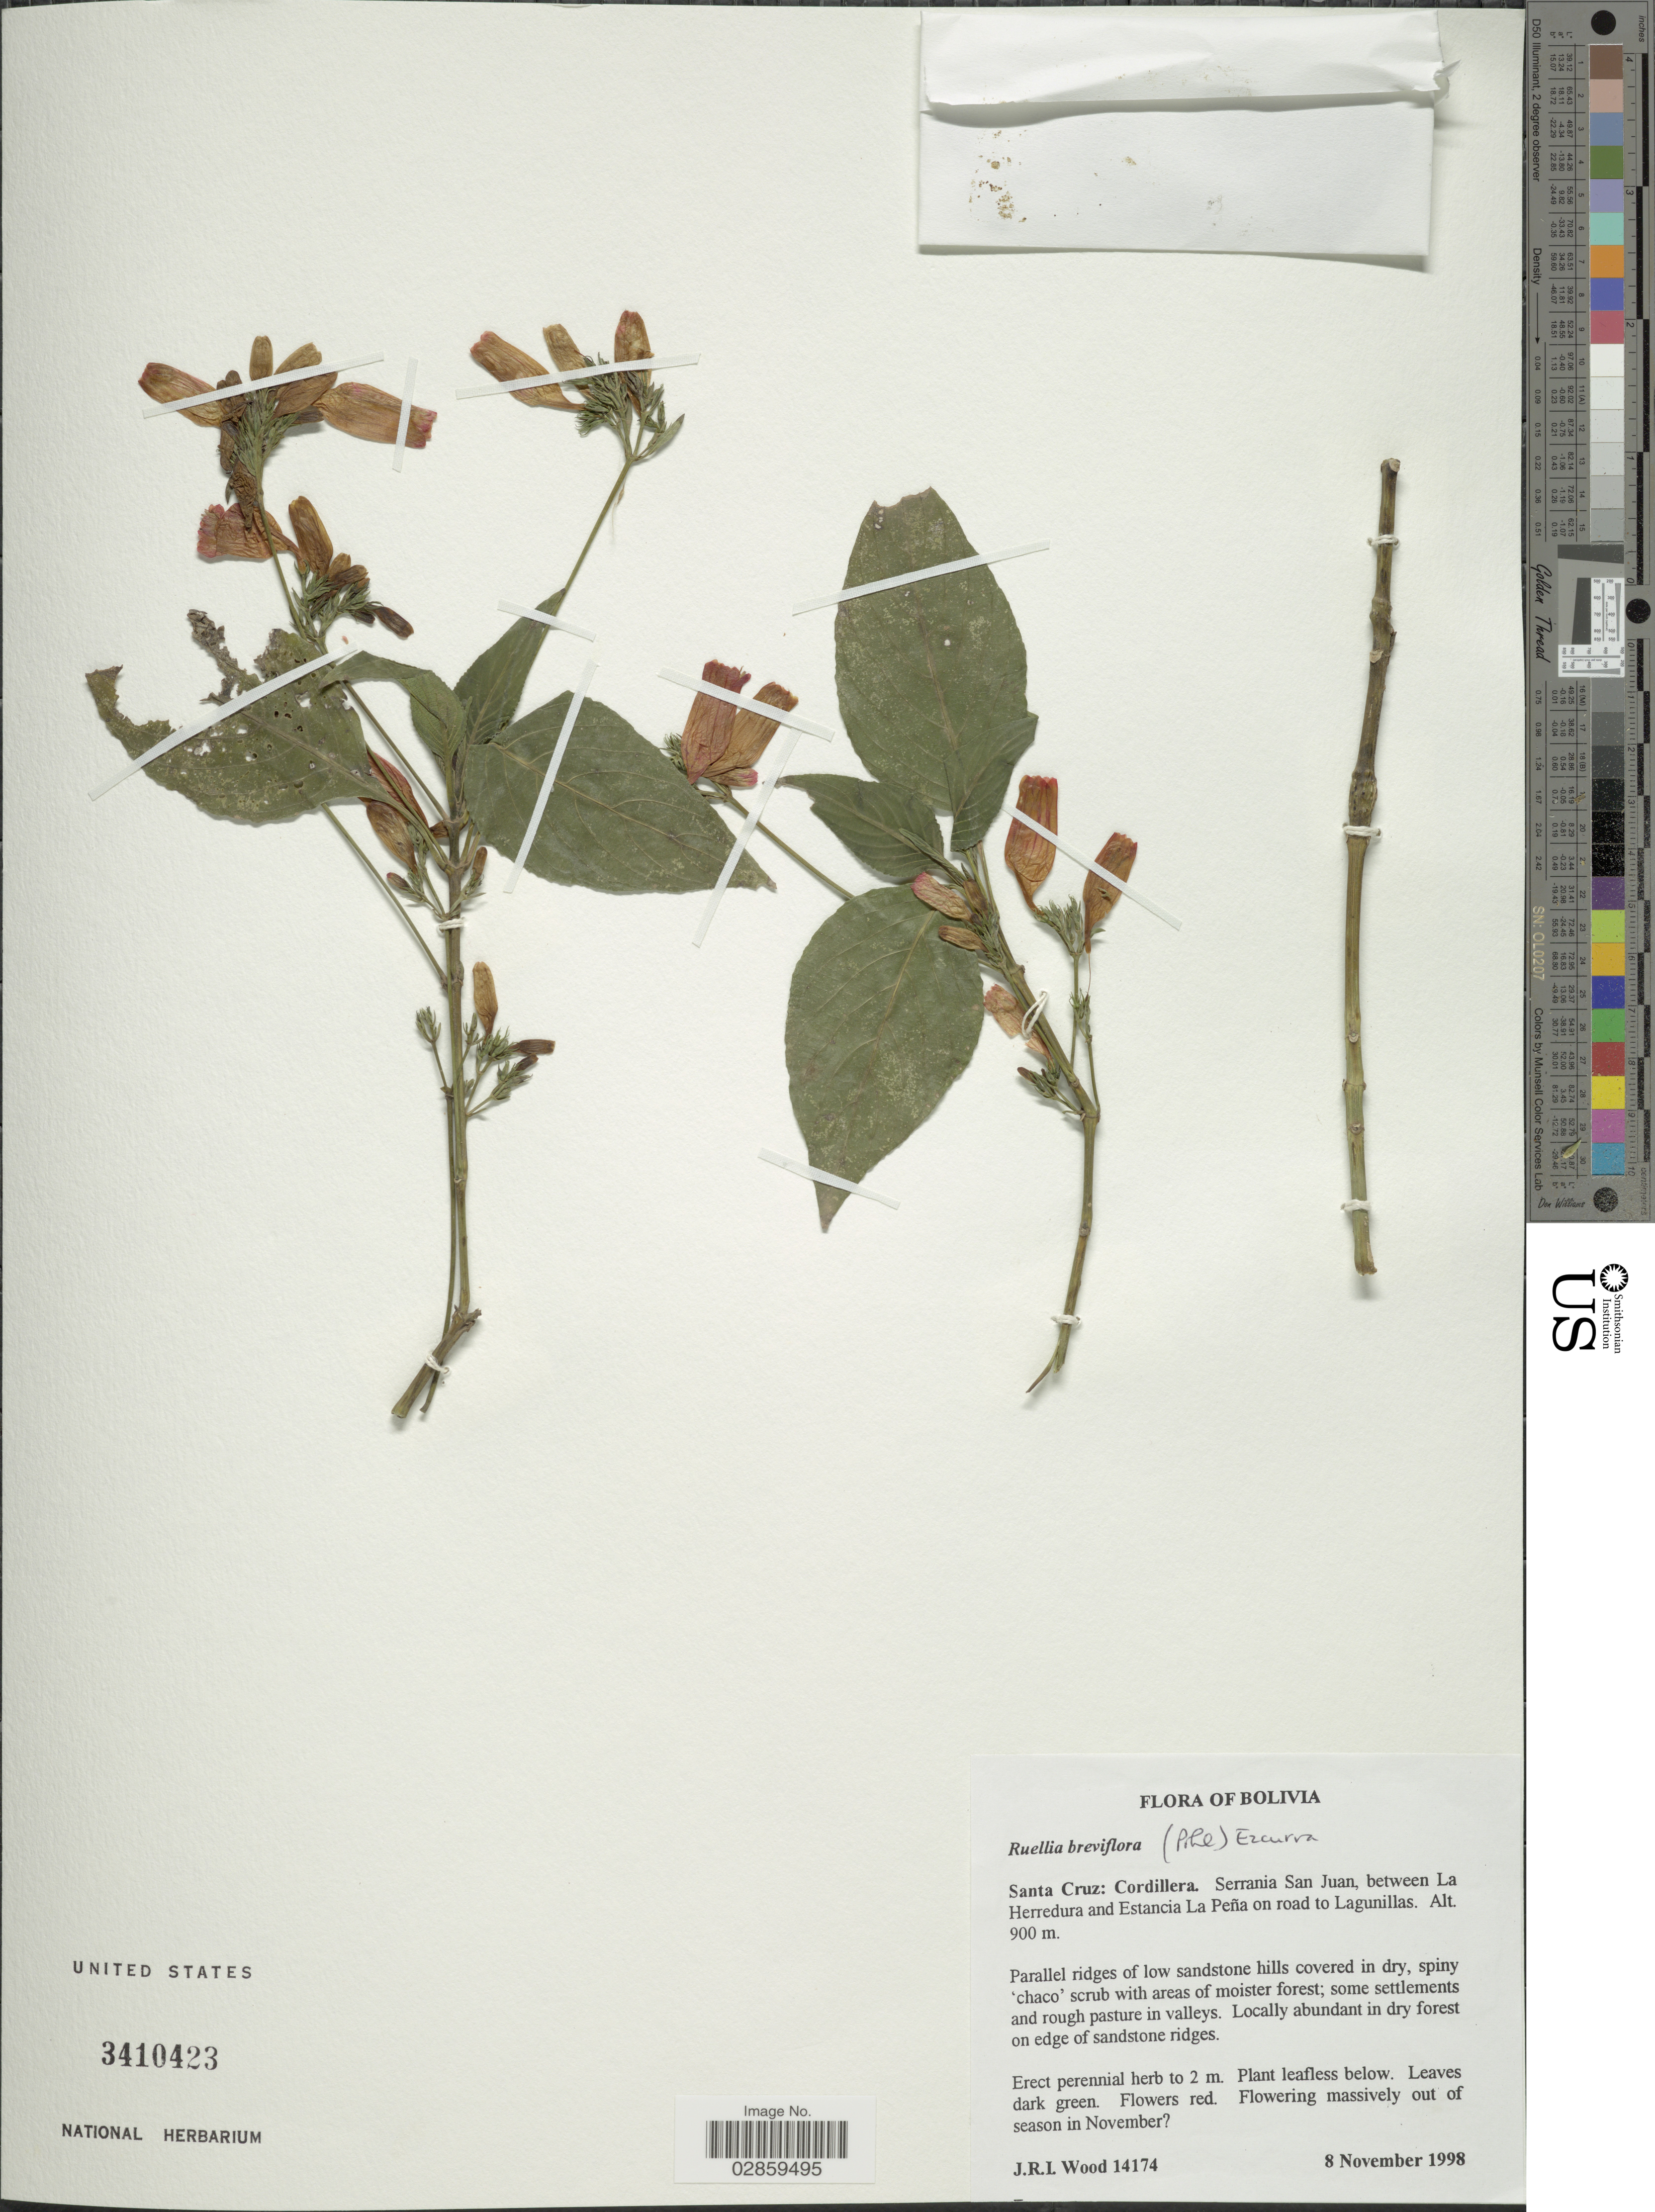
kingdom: Plantae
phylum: Tracheophyta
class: Magnoliopsida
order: Lamiales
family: Acanthaceae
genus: Ruellia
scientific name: Ruellia brevifolia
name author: (Pohl) C. Ezcurra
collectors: J. R. I. Wood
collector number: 14174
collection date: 1998-11-08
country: Bolivia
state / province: Santa Cruz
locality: Cordillera. Serrania San Juan, between La Herredura and Estancia La Peña on road to Lagunillas.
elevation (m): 900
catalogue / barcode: US 3410423